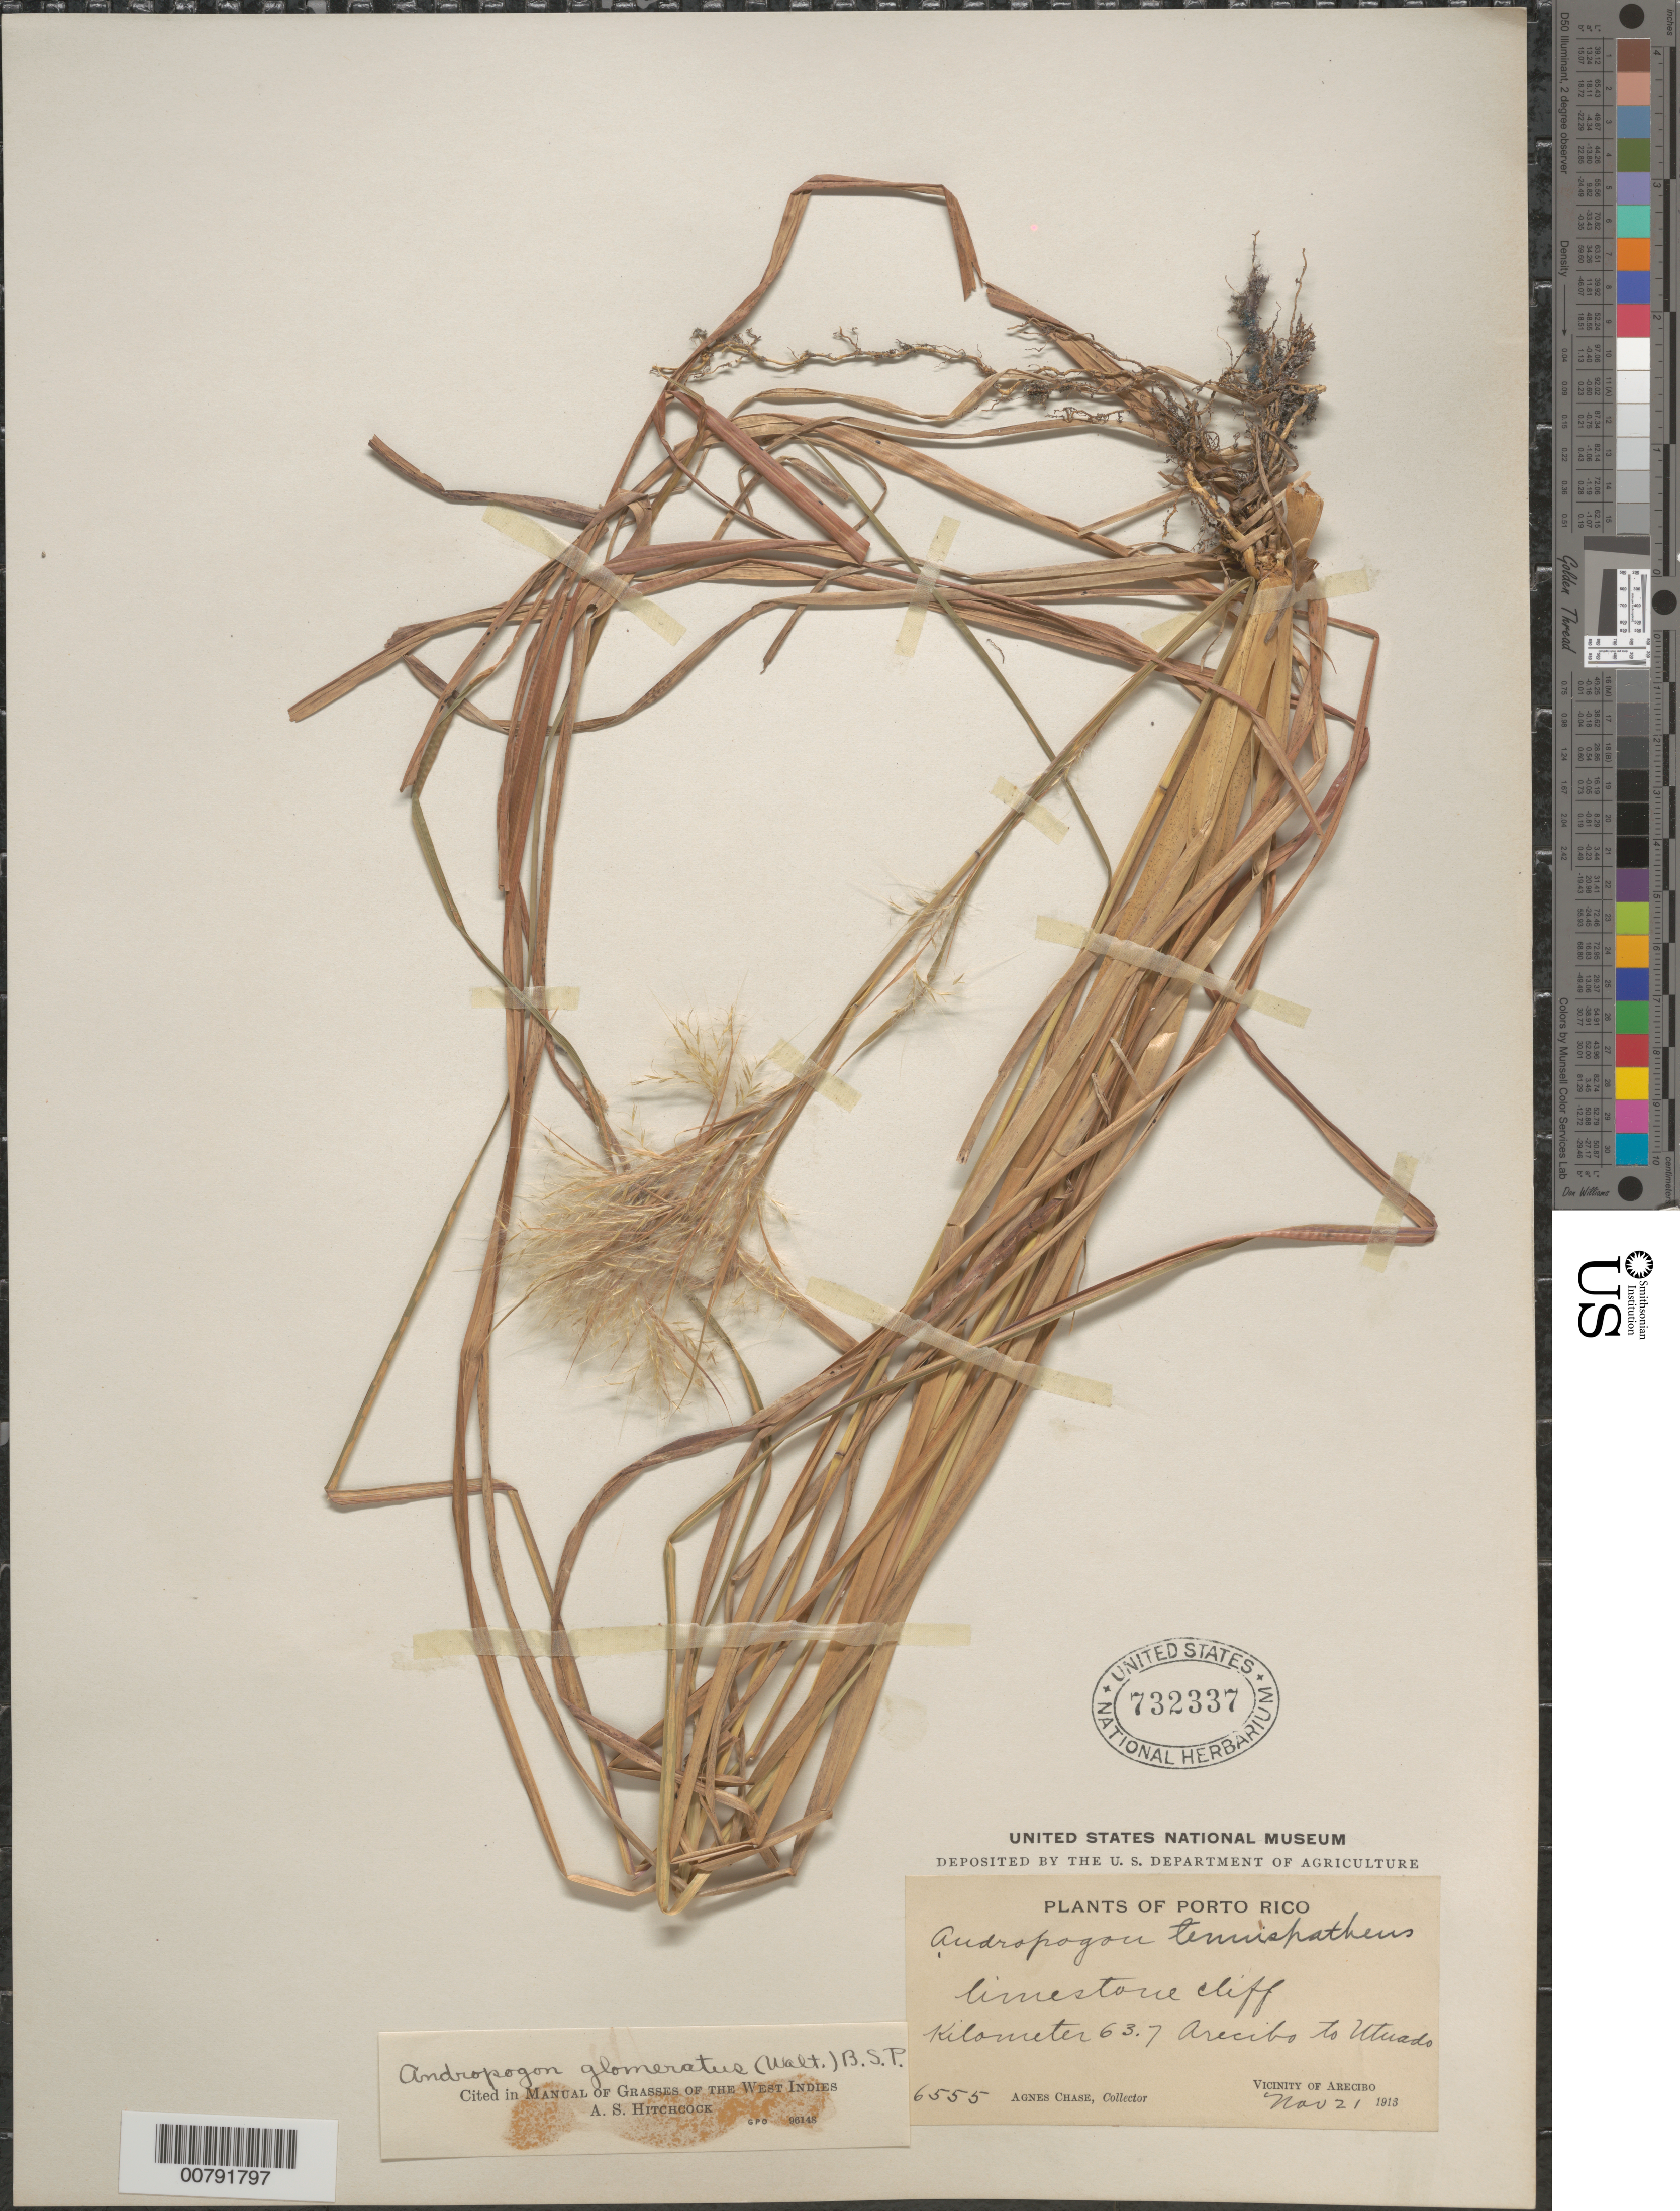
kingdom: Plantae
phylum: Tracheophyta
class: Liliopsida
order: Poales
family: Poaceae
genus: Andropogon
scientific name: Andropogon glomeratus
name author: (Walter) Britton, Stearns & Poggenb.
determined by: Hitchcock, Albert S.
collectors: A. Chase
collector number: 6555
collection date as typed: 21 Nov 1913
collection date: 1913-11-21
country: Puerto Rico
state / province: Arecibo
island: Puerto Rico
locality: Arecibo vicinity, km 63.7 Arecibo to Utuado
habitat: Limestone cliff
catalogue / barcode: US 732337